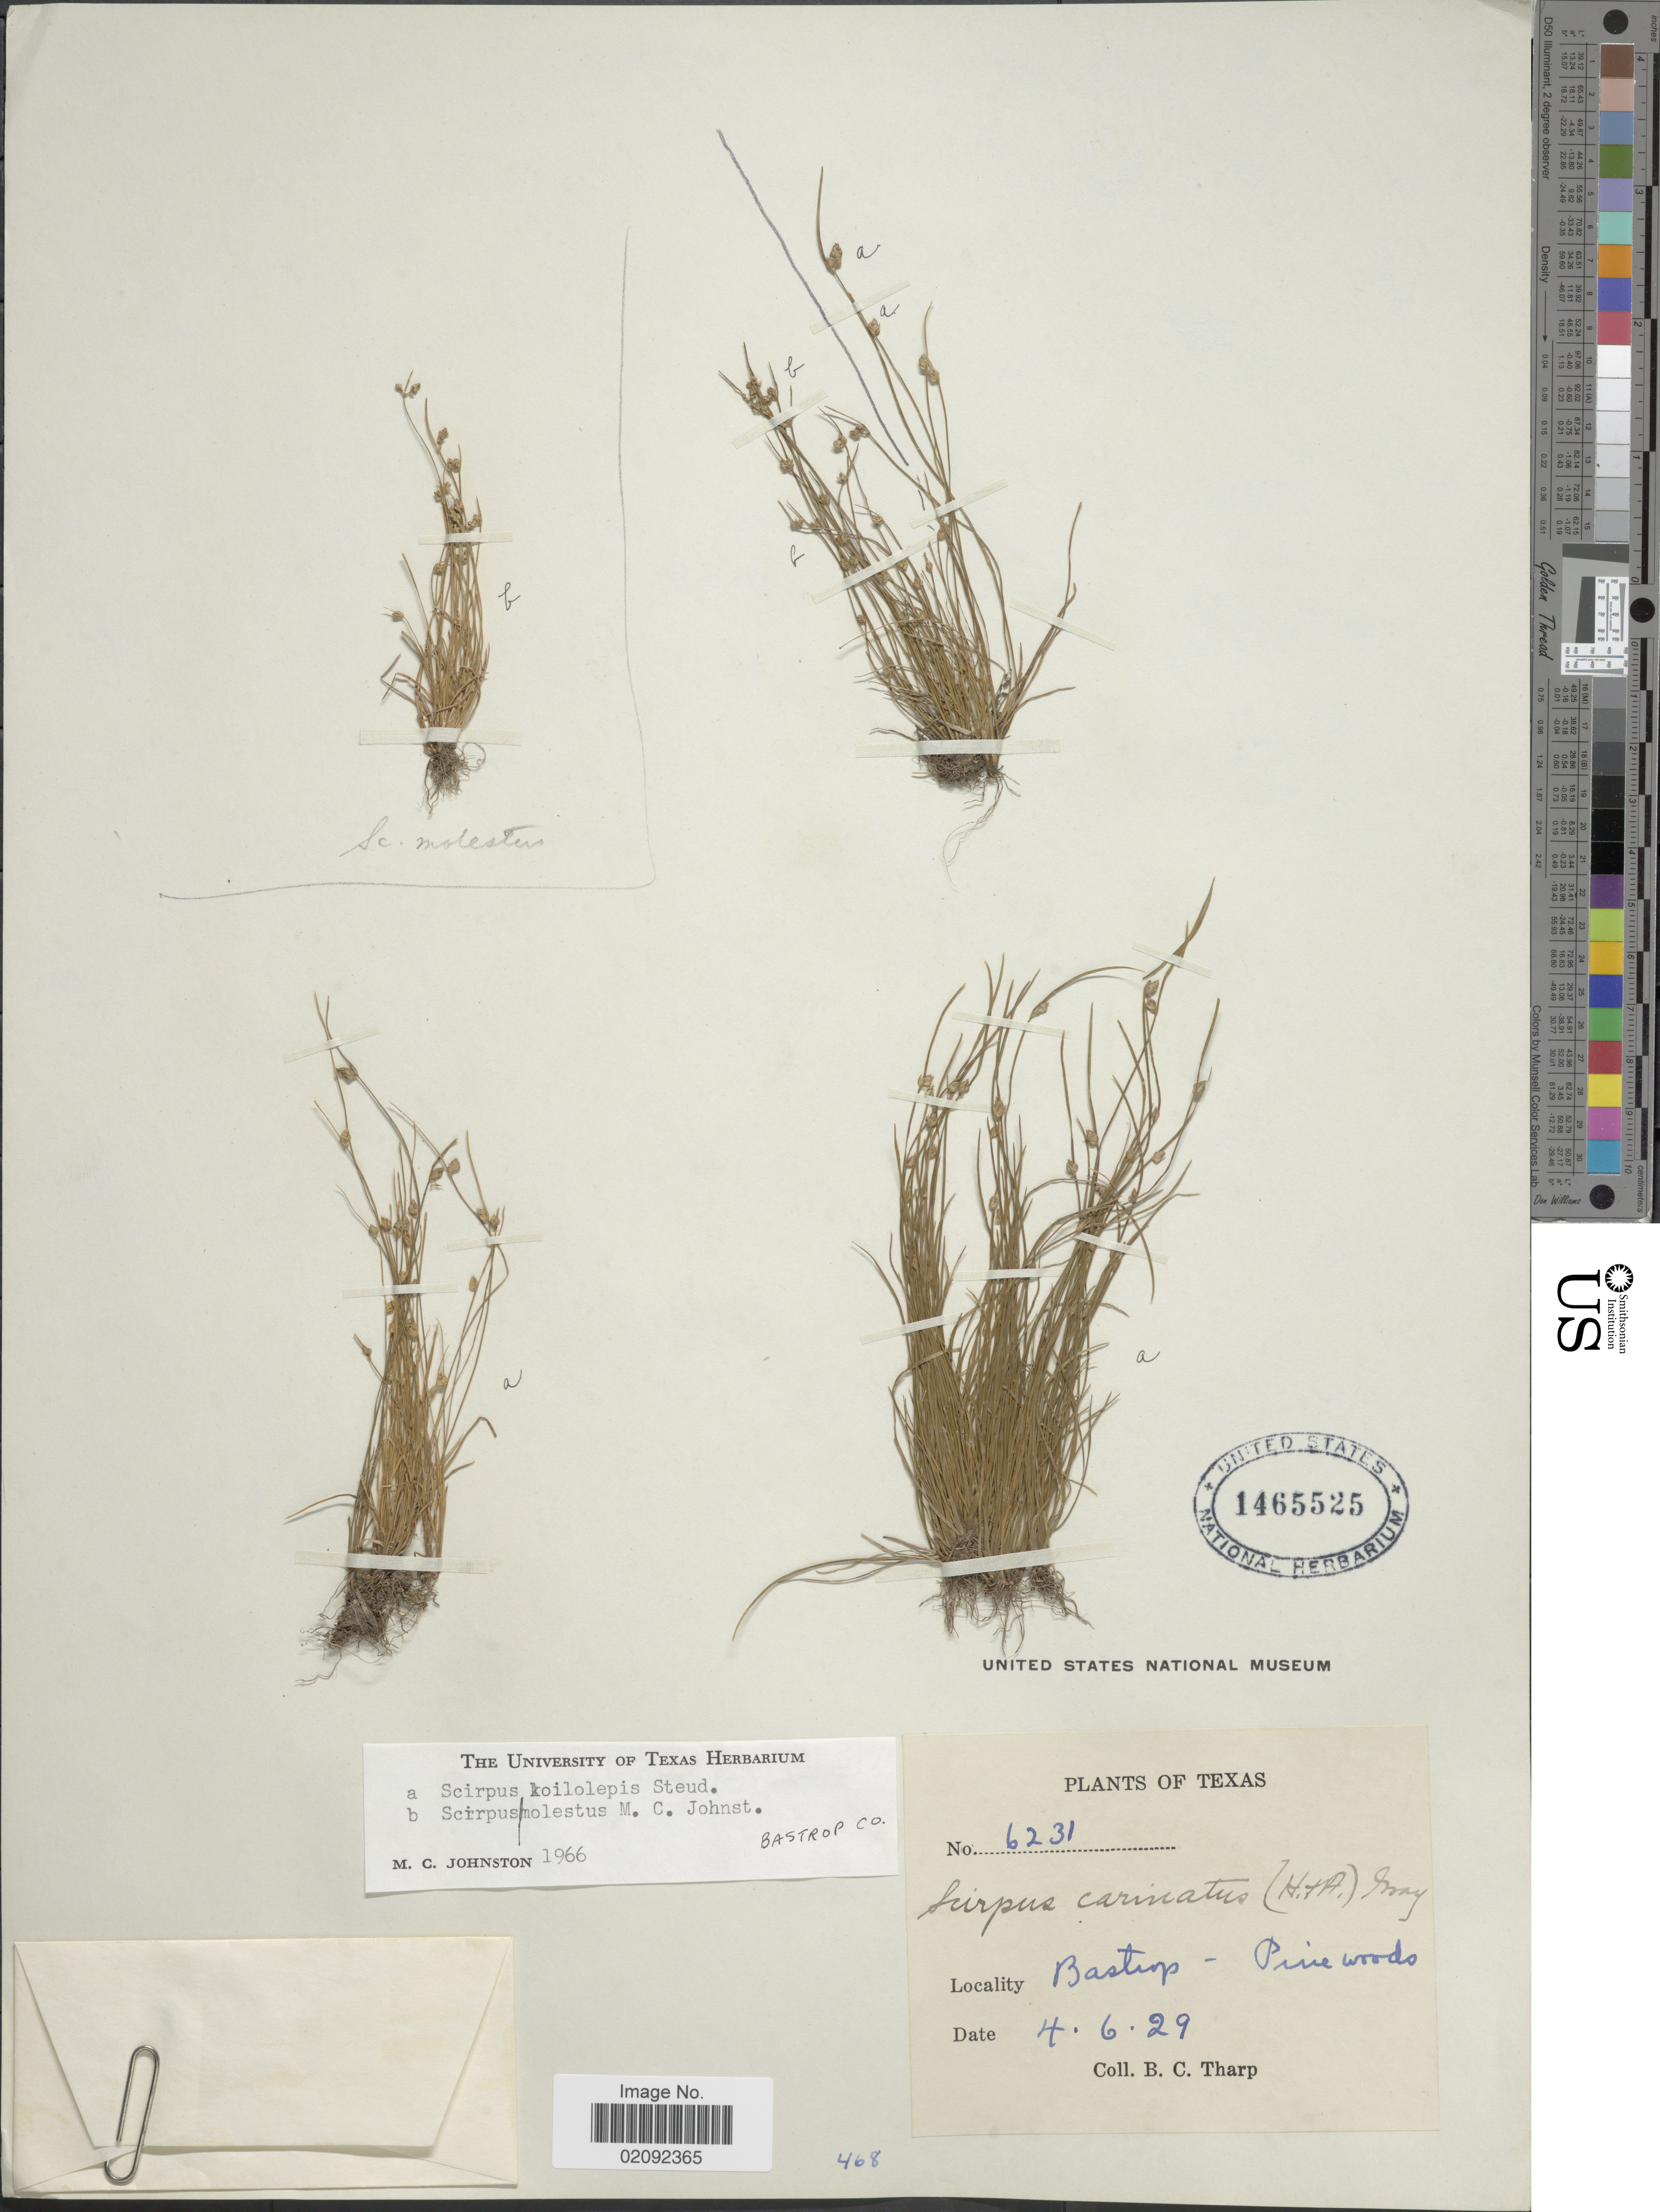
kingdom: Plantae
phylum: Tracheophyta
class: Liliopsida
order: Poales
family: Cyperaceae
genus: Isolepis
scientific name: Isolepis carinata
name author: Hook. & Arn. ex Torr.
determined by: Strong, M. T., (US), Smithsonian Institution - National Museum of Natural History (UNITED STATES)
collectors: B. C. Tharp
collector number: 6231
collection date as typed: Transcribed d/m/y: 6/4/29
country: United States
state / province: Texas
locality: Bastrop - Pine woods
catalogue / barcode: US 1465525